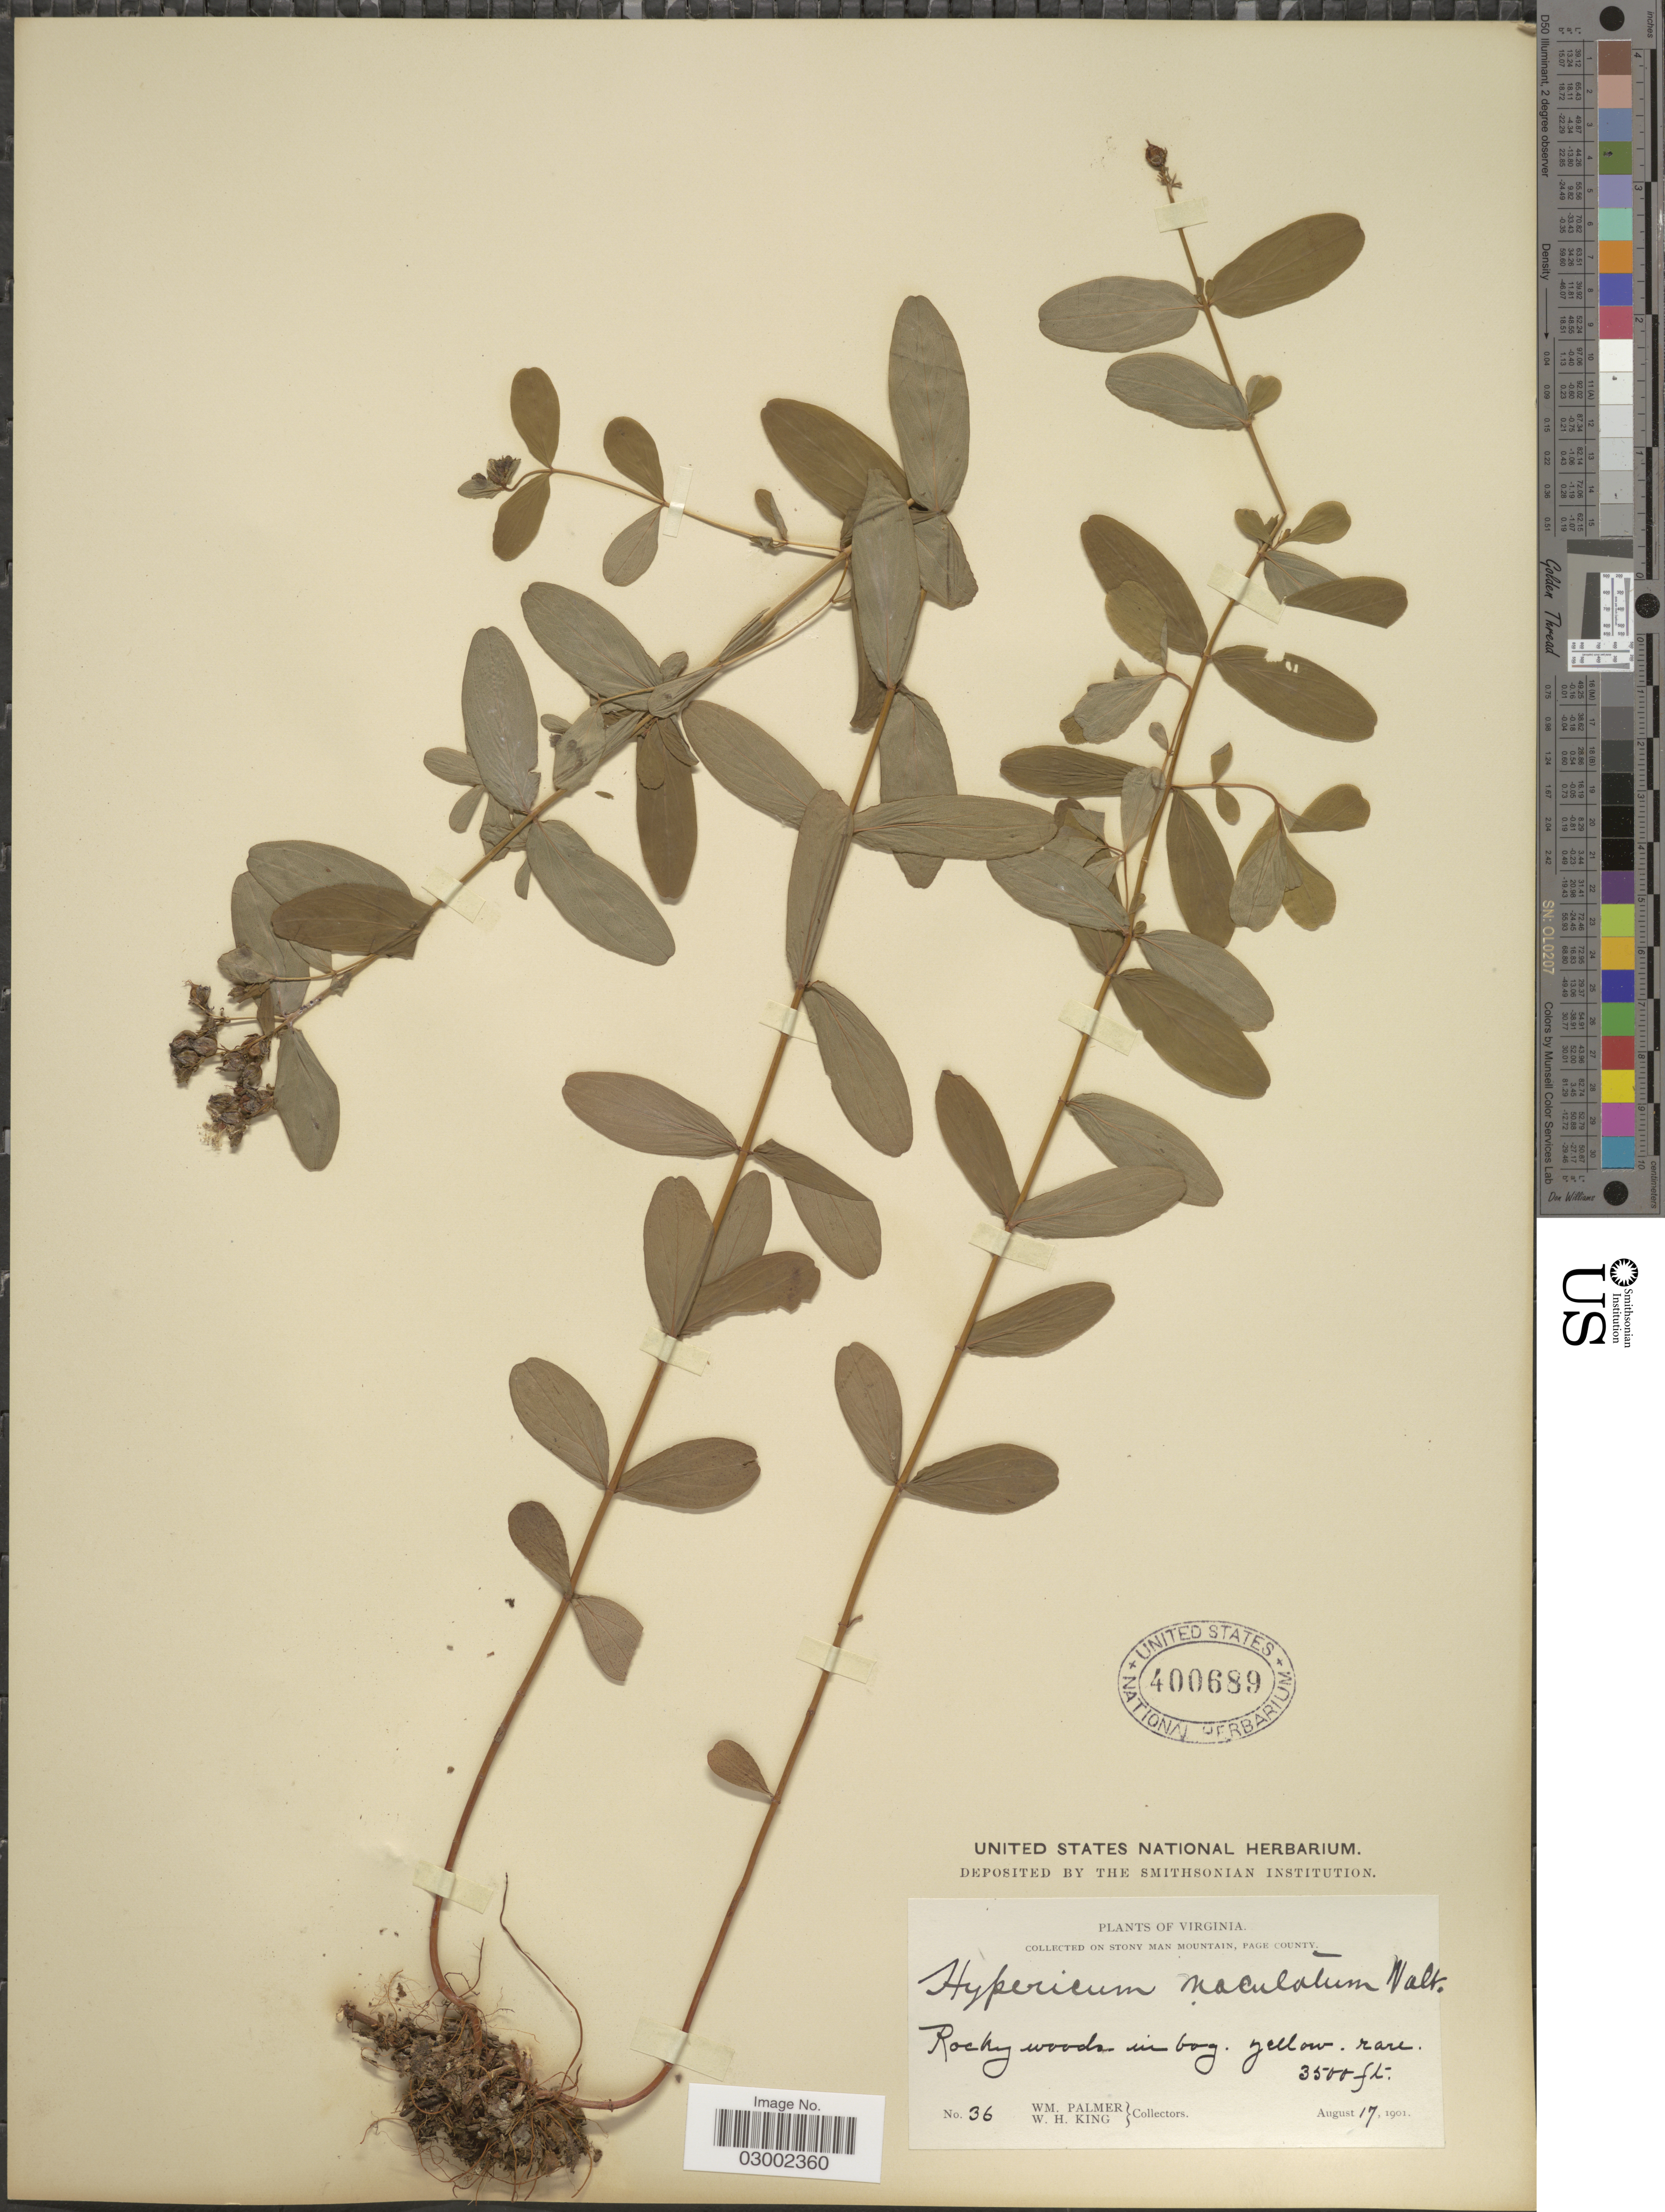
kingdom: Plantae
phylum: Tracheophyta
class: Magnoliopsida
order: Malpighiales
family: Hypericaceae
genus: Hypericum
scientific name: Hypericum punctatum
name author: Lam.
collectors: W. Palmer & W. H. King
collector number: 36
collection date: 1901-08-17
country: United States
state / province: Virginia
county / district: Page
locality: On Stony Man Mountain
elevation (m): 1067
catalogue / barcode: US 400689